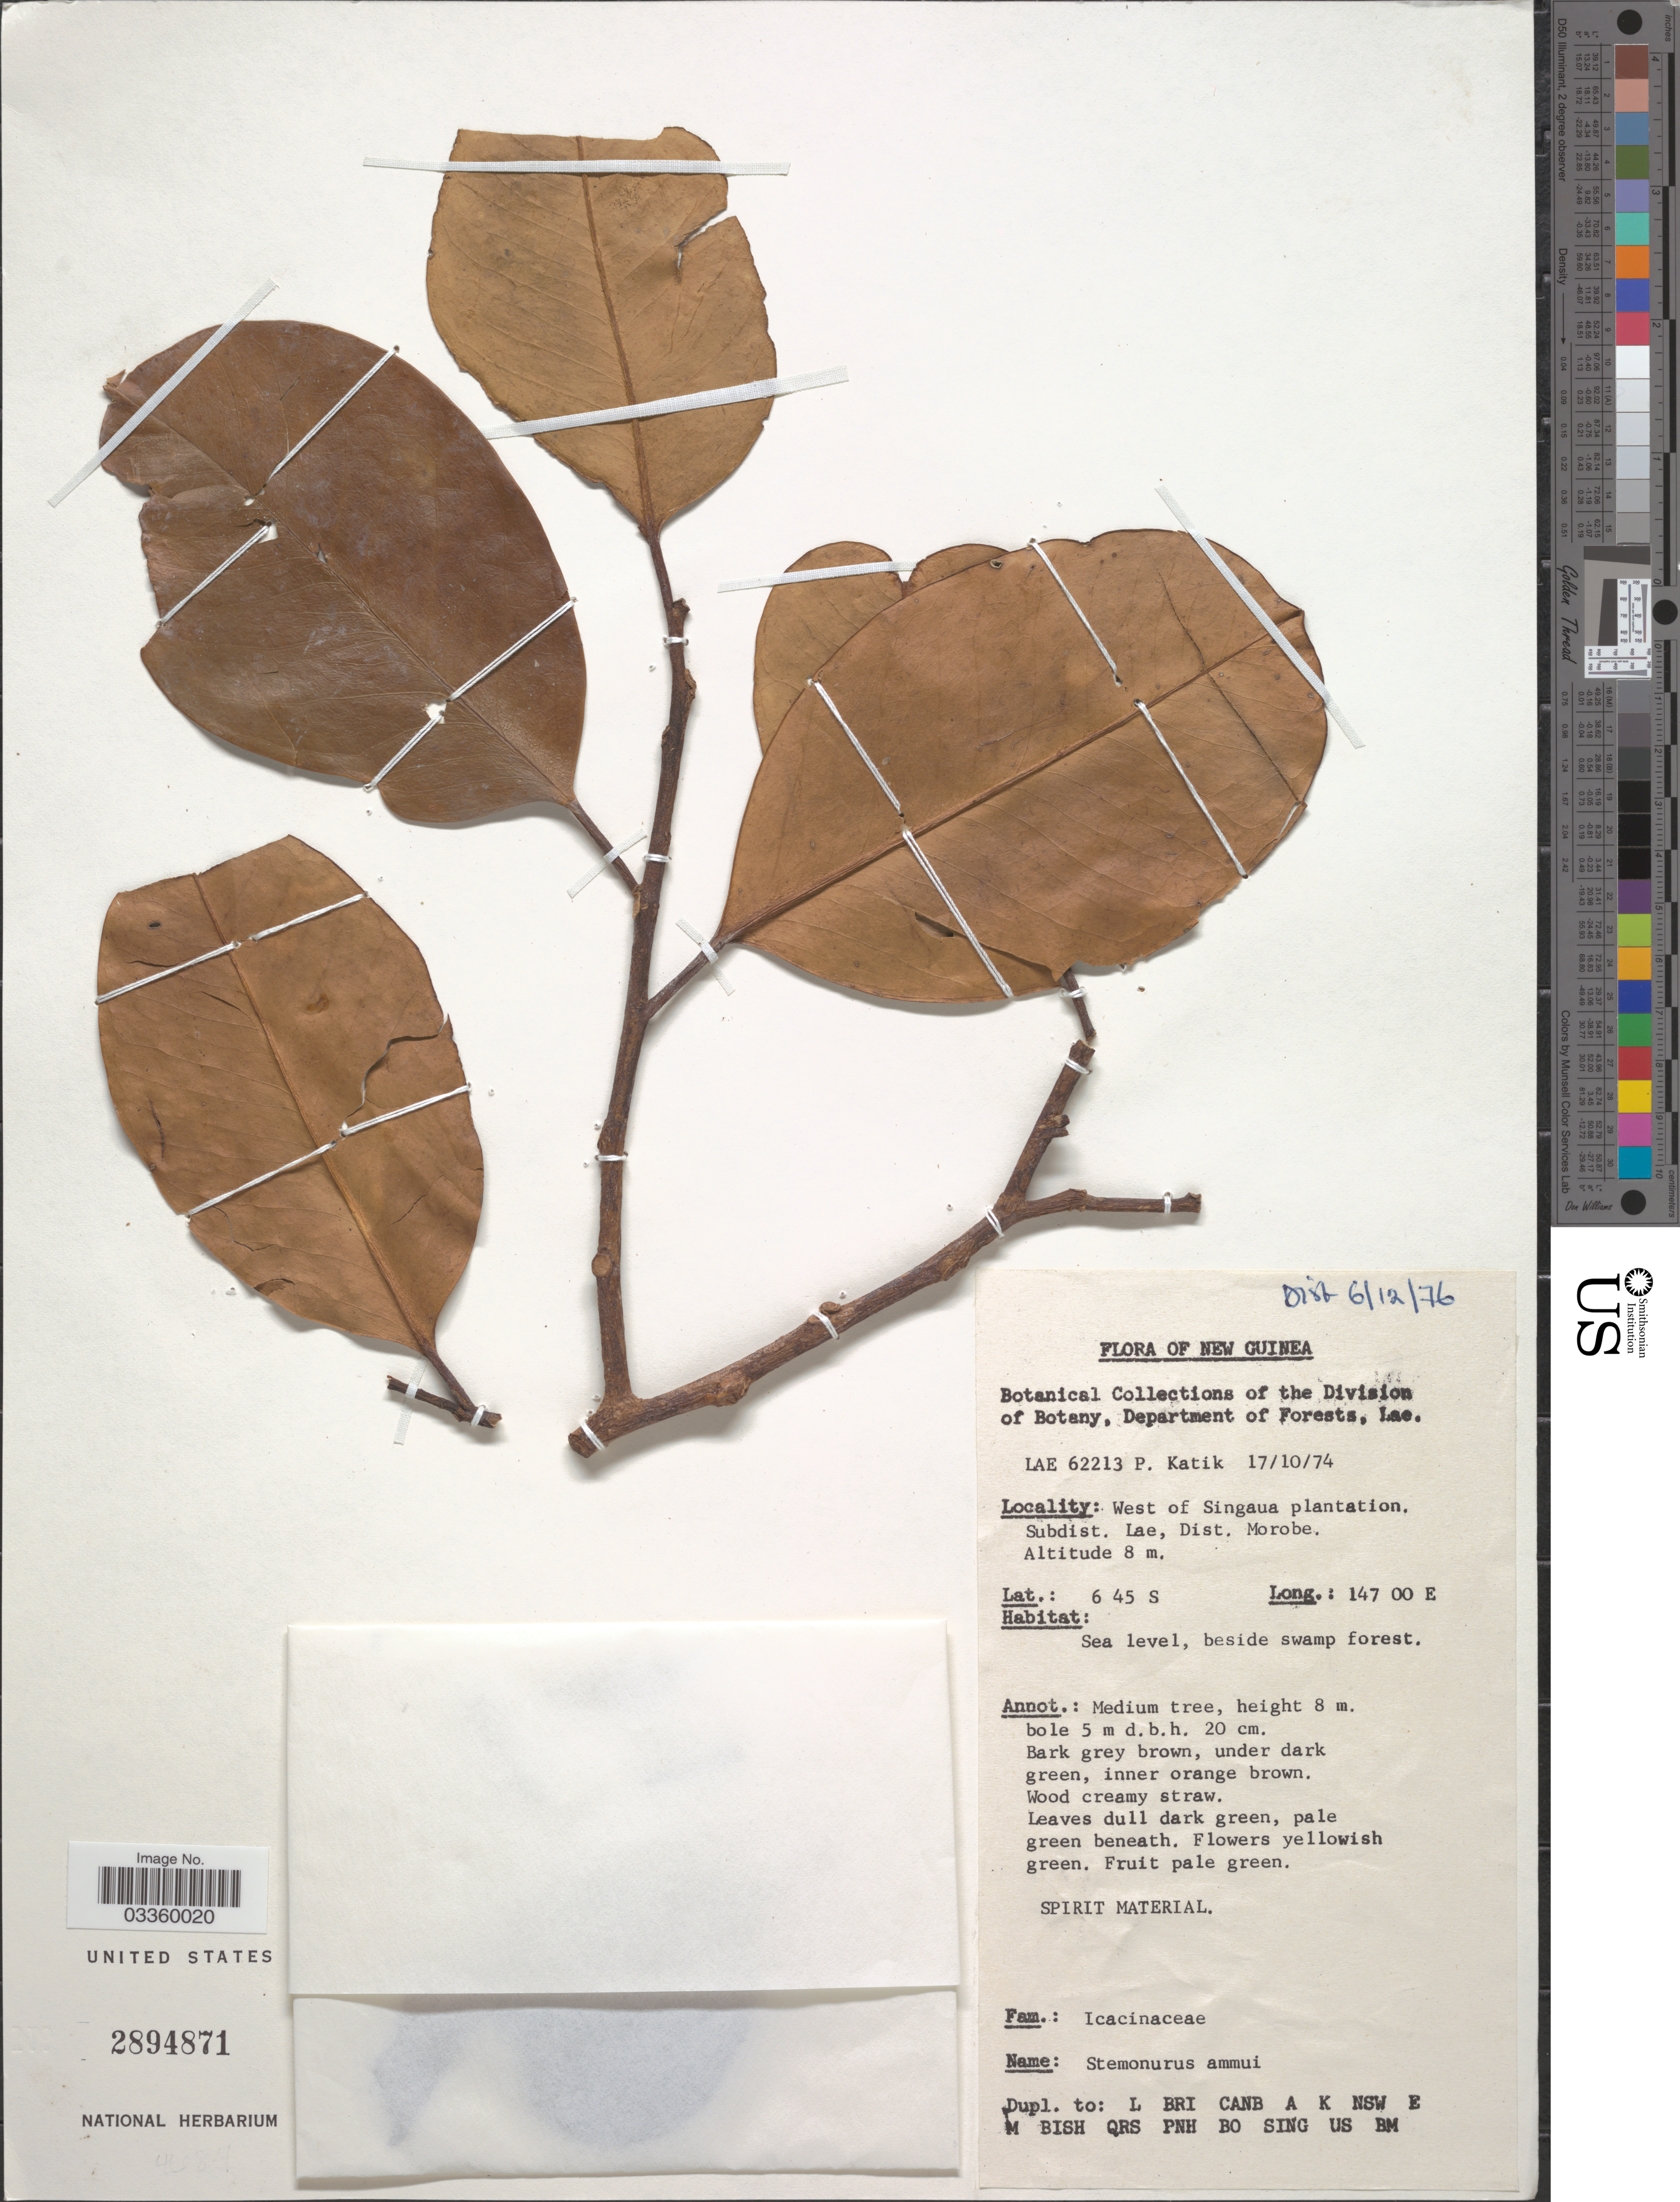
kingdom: Plantae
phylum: Tracheophyta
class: Magnoliopsida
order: Cardiopteridales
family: Stemonuraceae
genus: Stemonurus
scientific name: Stemonurus ammui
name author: (Kaneh.) Sleumer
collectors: P. Katik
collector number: LAE 62213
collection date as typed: Transcribed d/m/y: 17/10/74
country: Papua New Guinea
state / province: Morobe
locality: New Guinea. West of Singaua plantation. Subdist. Lae, Dist. Morobe.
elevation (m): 8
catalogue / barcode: US 2894871